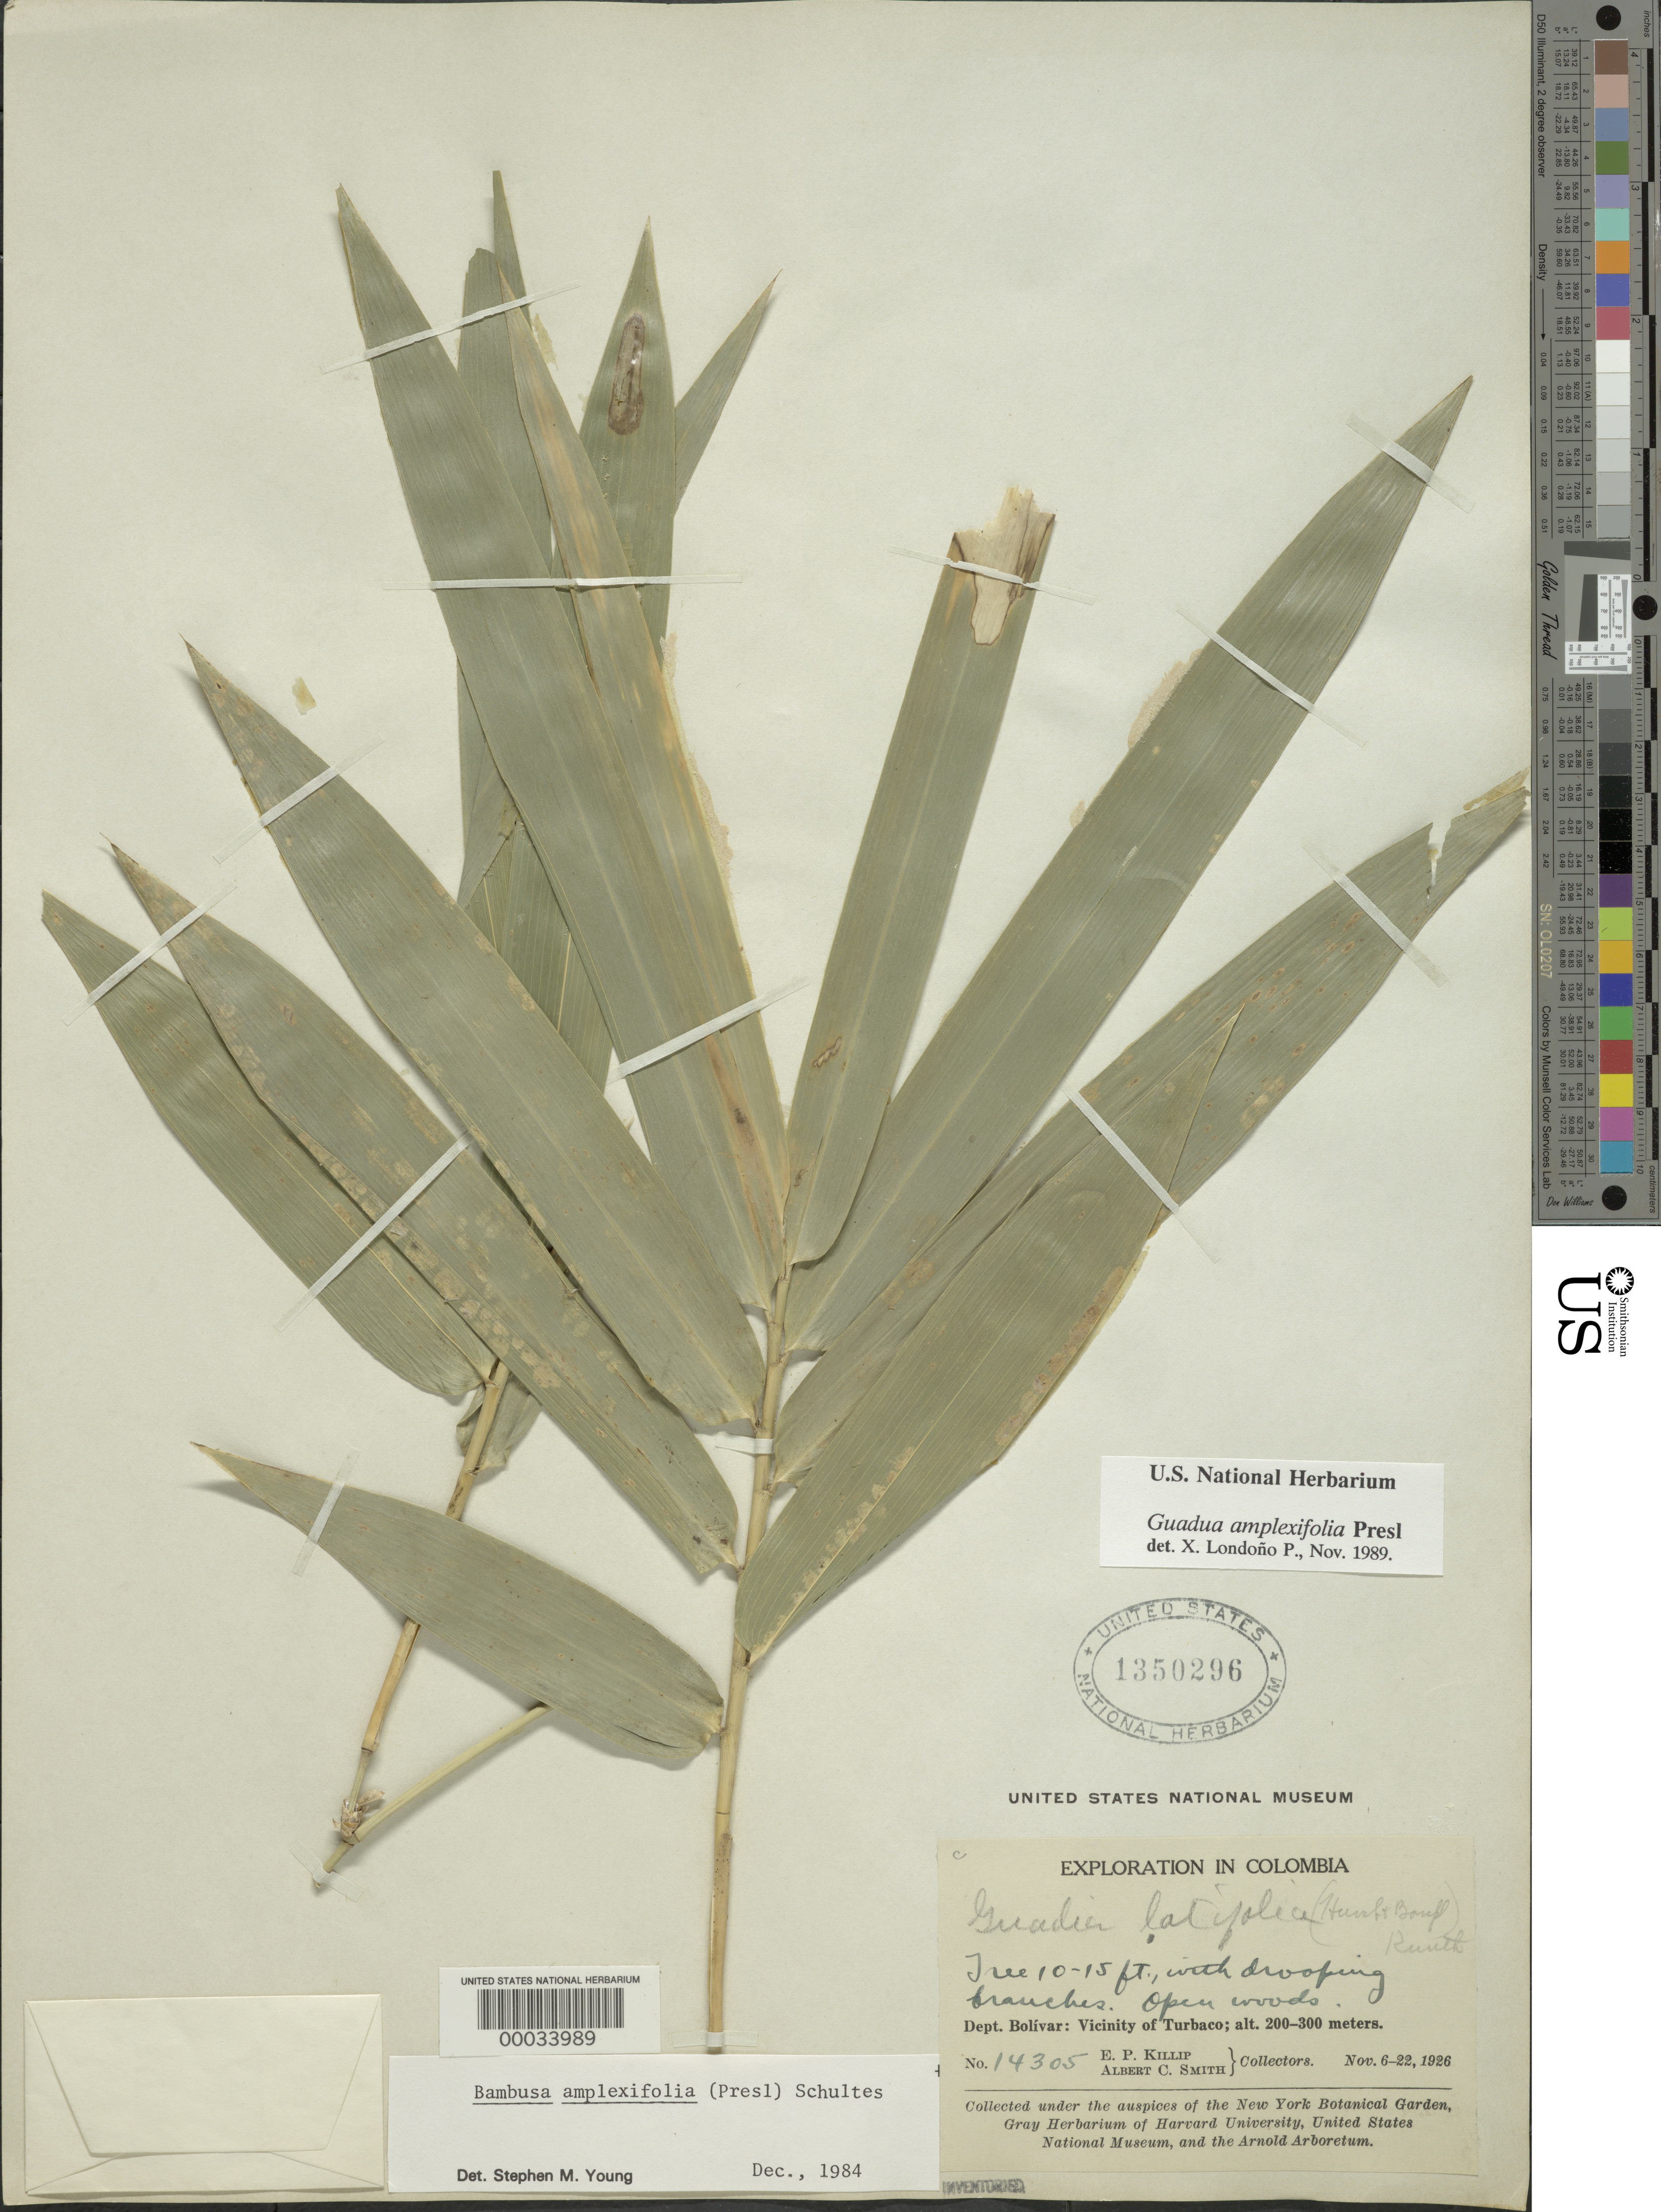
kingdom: Plantae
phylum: Tracheophyta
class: Liliopsida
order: Poales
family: Poaceae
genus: Guadua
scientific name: Guadua amplexifolia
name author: J. Presl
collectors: E. P. Killip & A. C. Smith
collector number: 14305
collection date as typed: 06 Nov 1926 to 22 Nov 1926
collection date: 1926-11-06/1926-11-22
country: Colombia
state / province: Bolívar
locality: Dept. Bolívar: Vicinity of Turbaco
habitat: Open woods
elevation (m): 200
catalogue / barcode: US 1350296